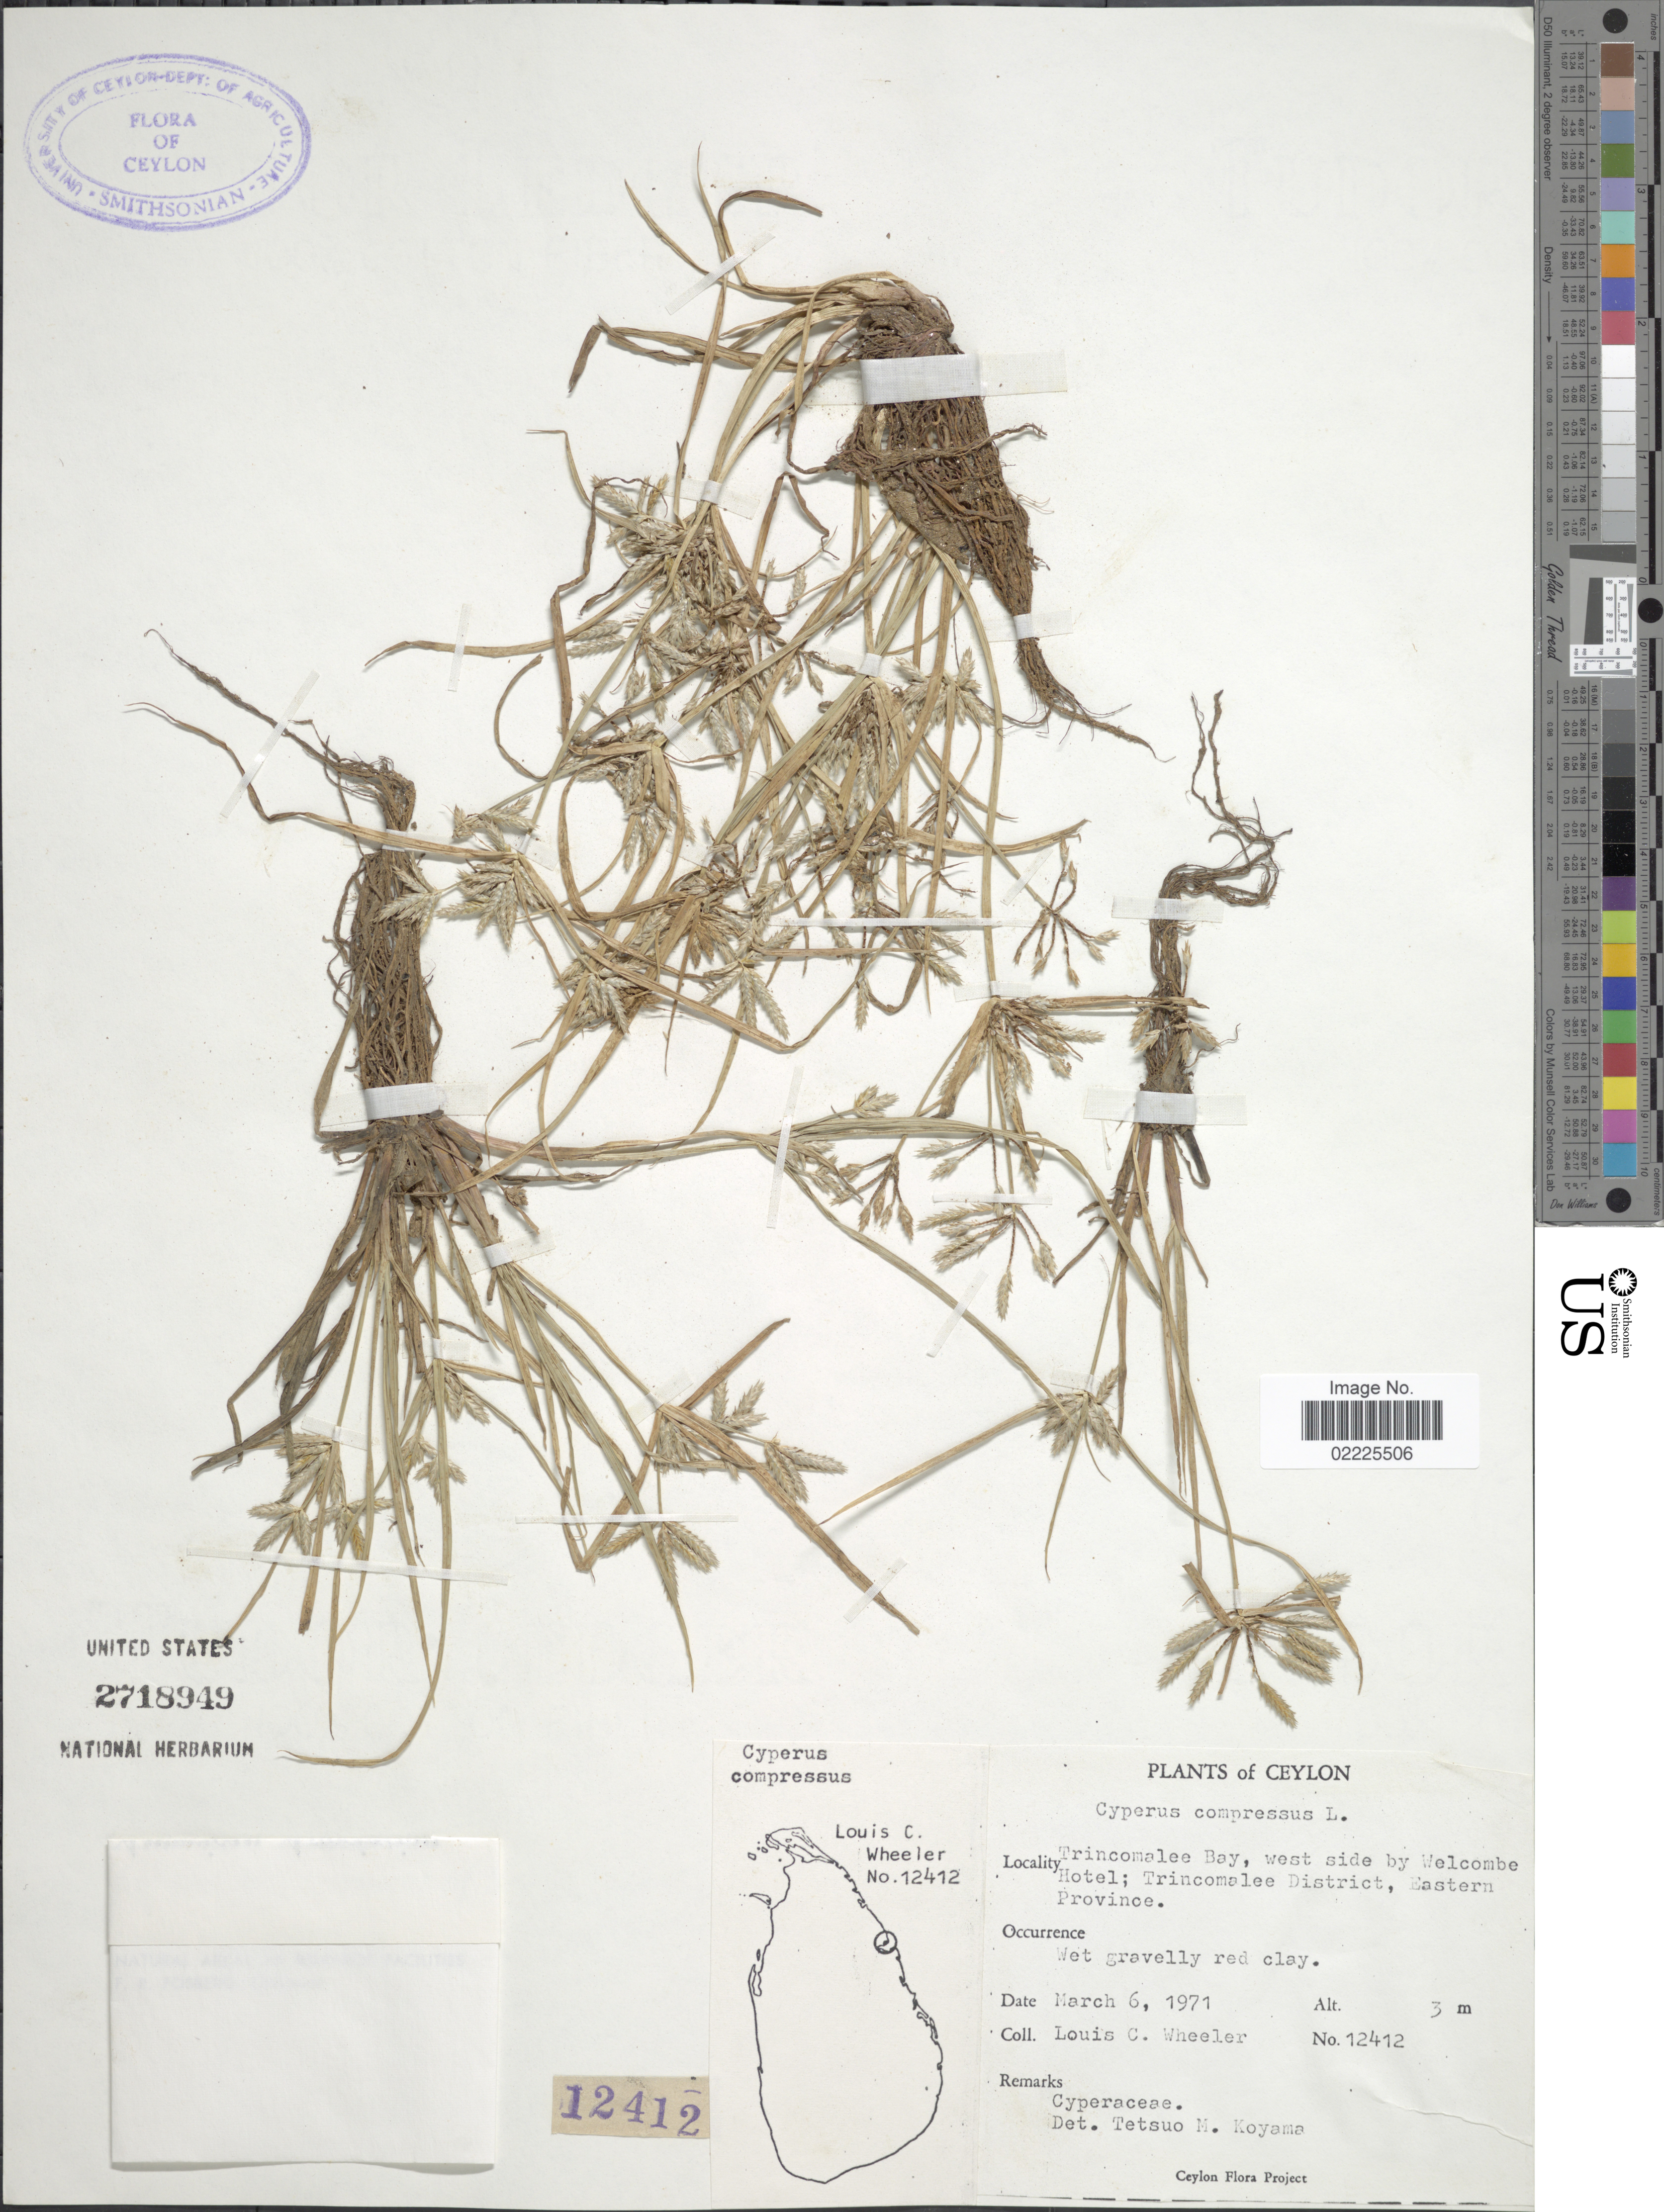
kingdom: Plantae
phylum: Tracheophyta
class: Liliopsida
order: Poales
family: Cyperaceae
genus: Cyperus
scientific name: Cyperus compressus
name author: L.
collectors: L. C. Wheeler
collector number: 12412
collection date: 1971-03-06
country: Sri Lanka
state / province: Eastern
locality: Ceylon, Trincomalee Bay, west side by Welcombe Hotel; Tricomalee District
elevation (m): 3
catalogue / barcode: US 2718949